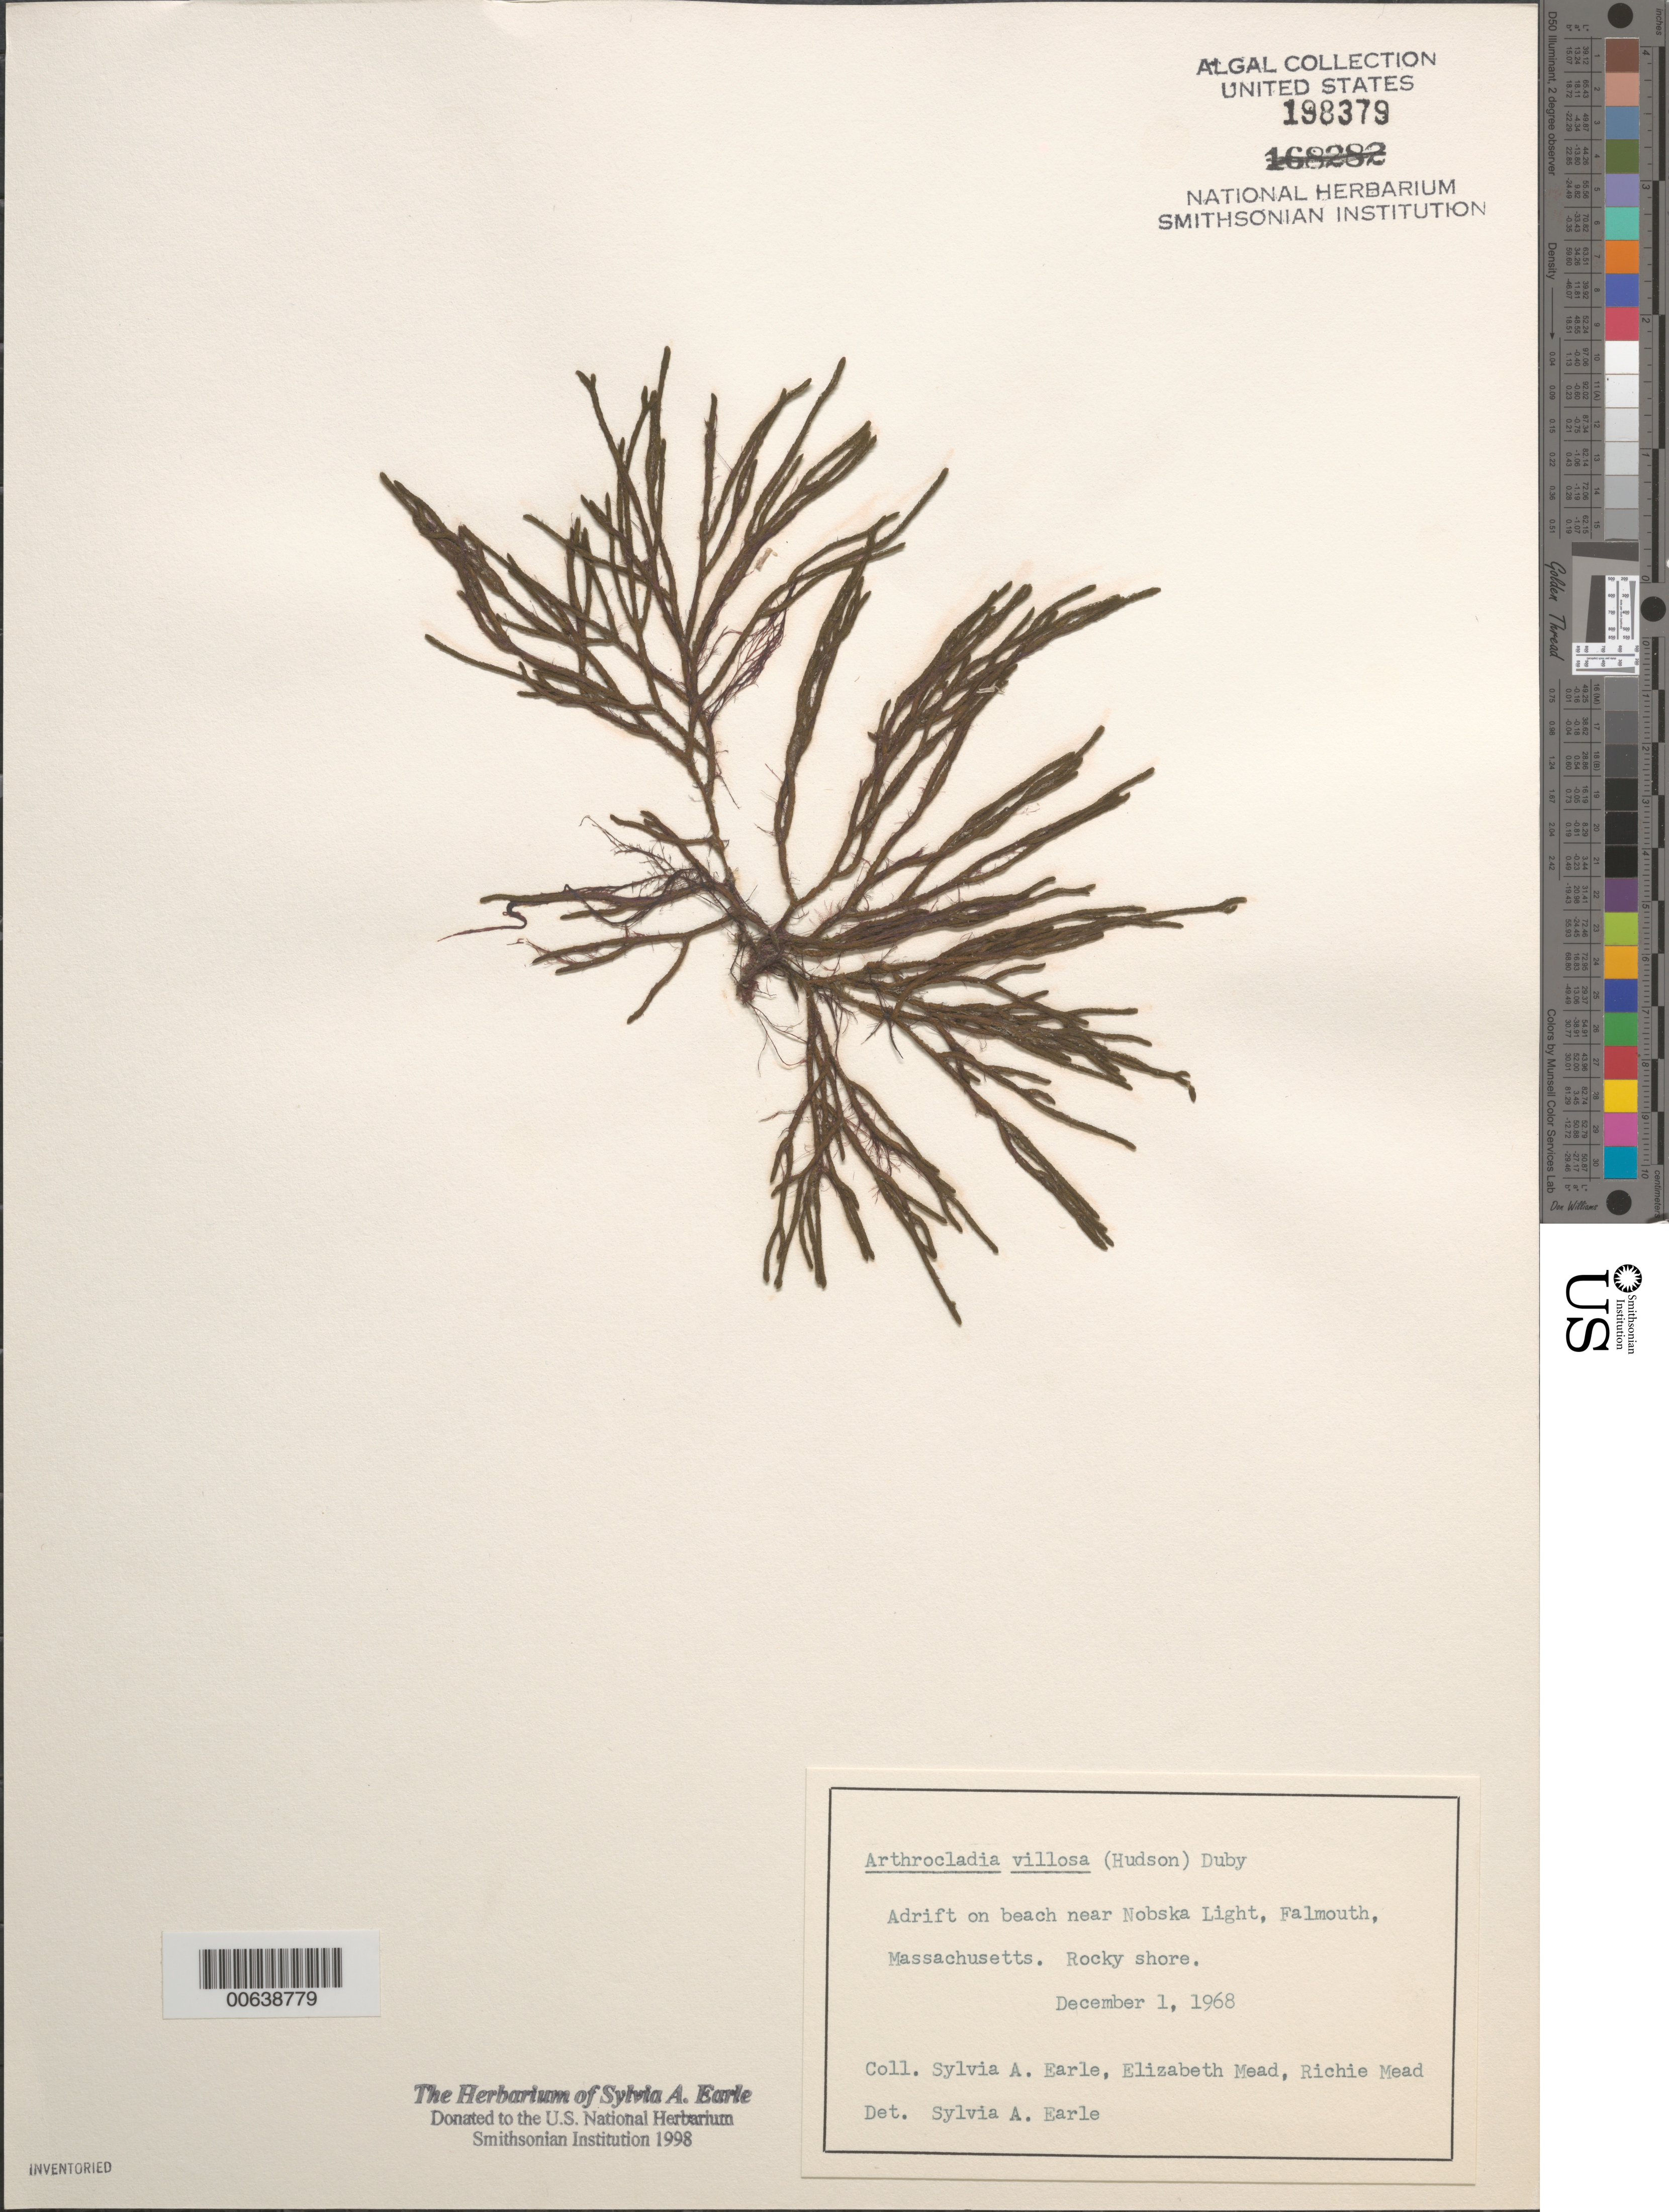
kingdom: Chromista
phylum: Ochrophyta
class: Phaeophyceae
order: Desmarestiales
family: Arthrocladiaceae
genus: Arthrocladia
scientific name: Arthrocladia villosa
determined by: Earle, S. A.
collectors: S. A. Earle, E. Mead & R. Mead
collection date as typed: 01 Dec 1968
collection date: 1968-12-01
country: United States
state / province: Massachusetts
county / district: Barnstable County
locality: Falmouth, near Nobska Light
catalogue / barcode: US 198379